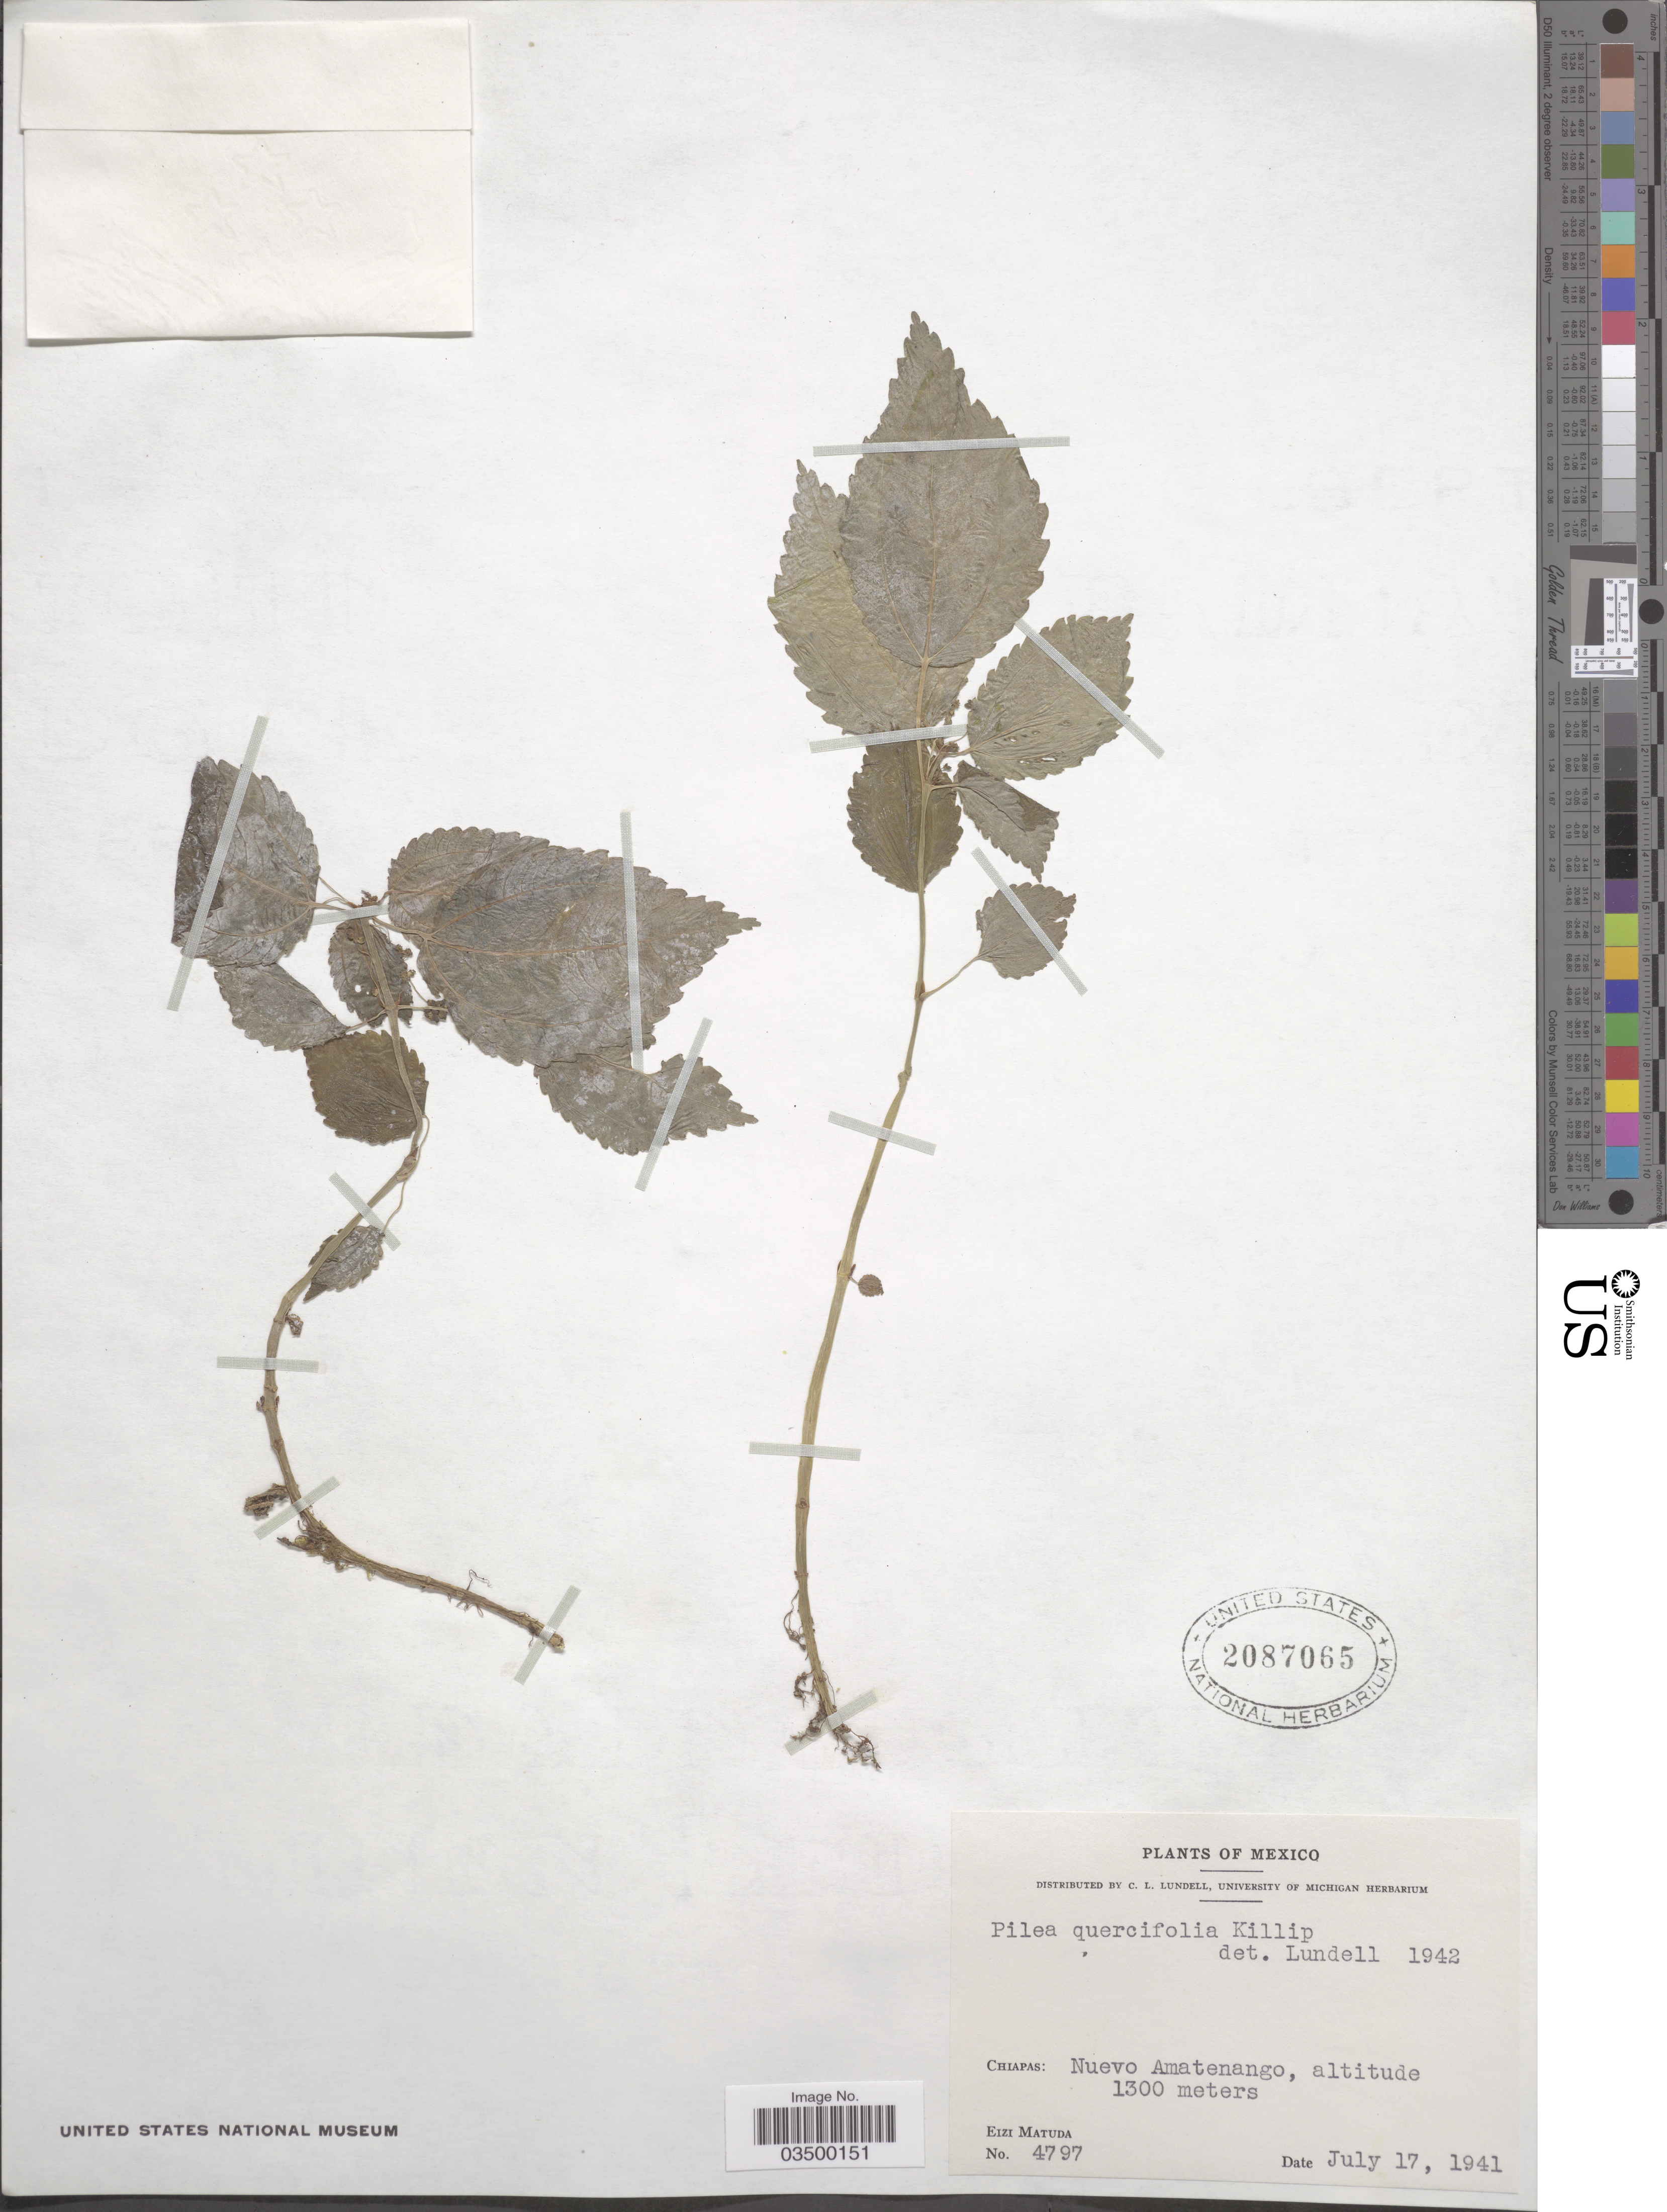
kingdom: Plantae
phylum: Tracheophyta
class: Magnoliopsida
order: Rosales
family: Urticaceae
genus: Pilea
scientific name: Pilea quercifolia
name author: Killip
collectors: E. Matuda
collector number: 4797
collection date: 1941-07-17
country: Mexico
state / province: Chiapas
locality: Neuvo Amatenango.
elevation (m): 1300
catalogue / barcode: US 2087065